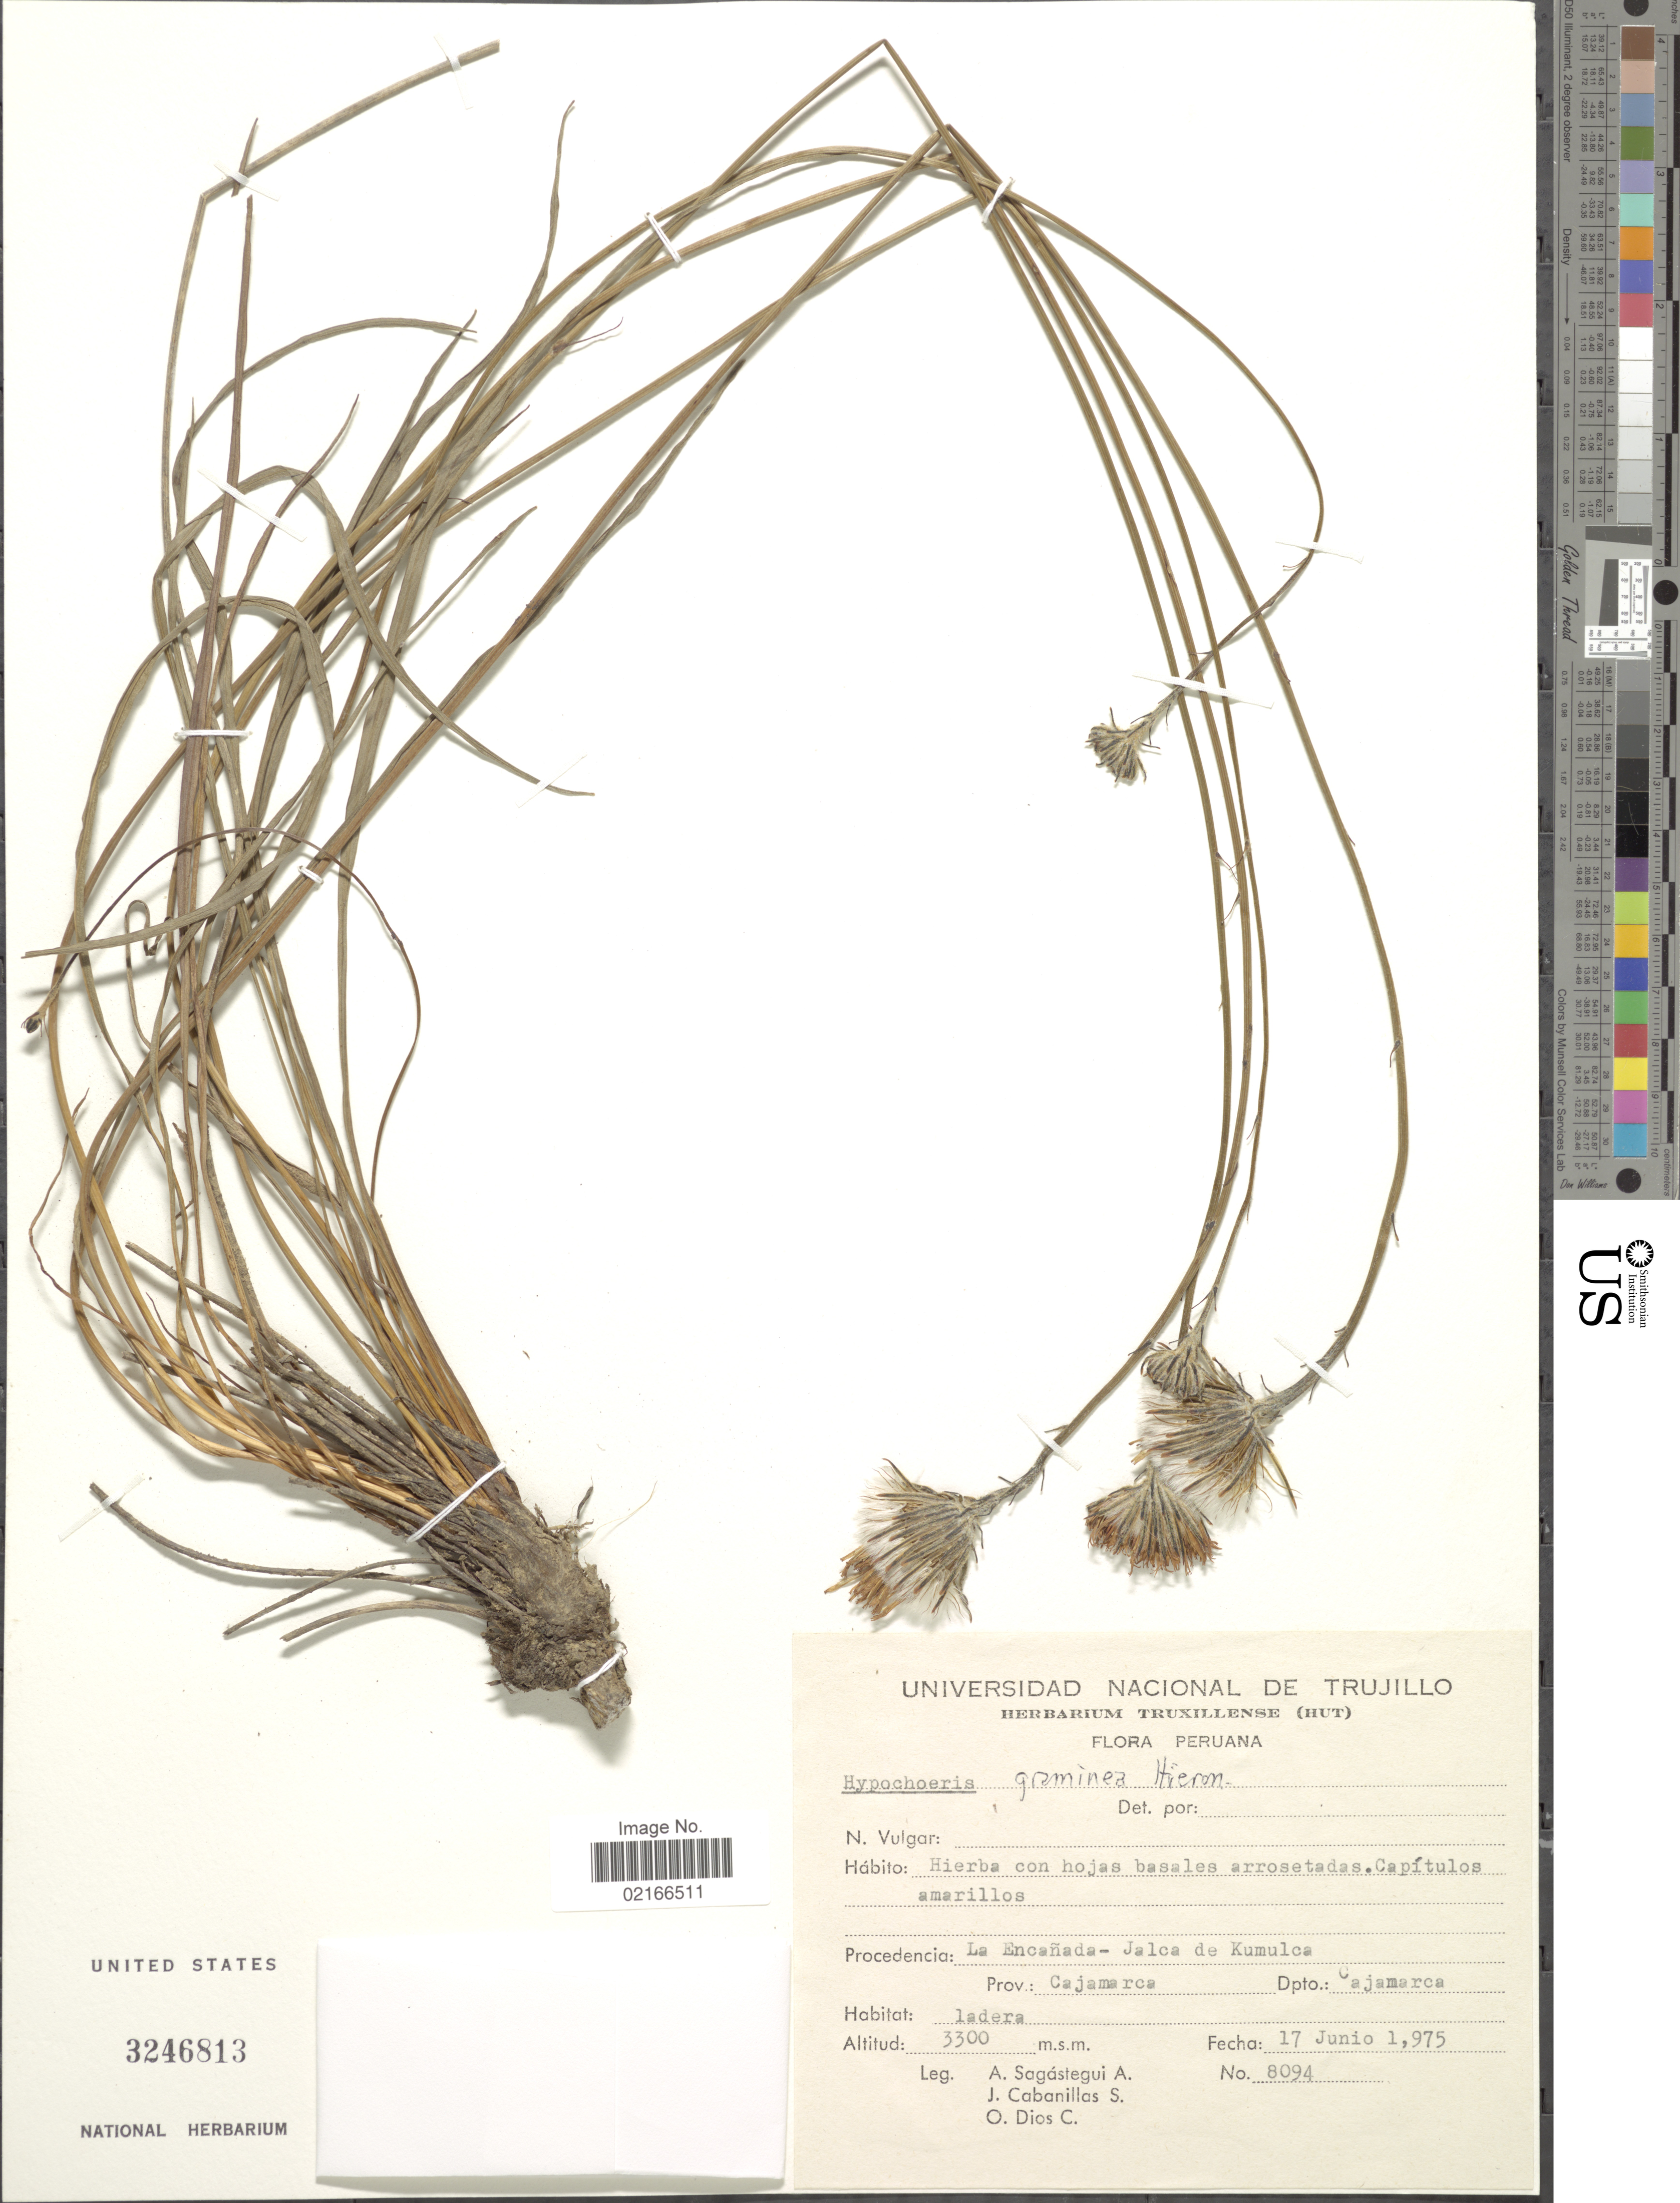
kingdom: Plantae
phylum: Tracheophyta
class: Magnoliopsida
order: Asterales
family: Asteraceae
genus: Hypochaeris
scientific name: Hypochaeris graminea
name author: Hieron.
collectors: A. Sagástegui A., J. Cabanillas S. & O. Dios C.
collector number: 8094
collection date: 1975-06-17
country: Peru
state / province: Cajamarca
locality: La Encañada - Jalca de Kumulca. Prov.: Cajamarca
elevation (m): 3300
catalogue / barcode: US 3246813